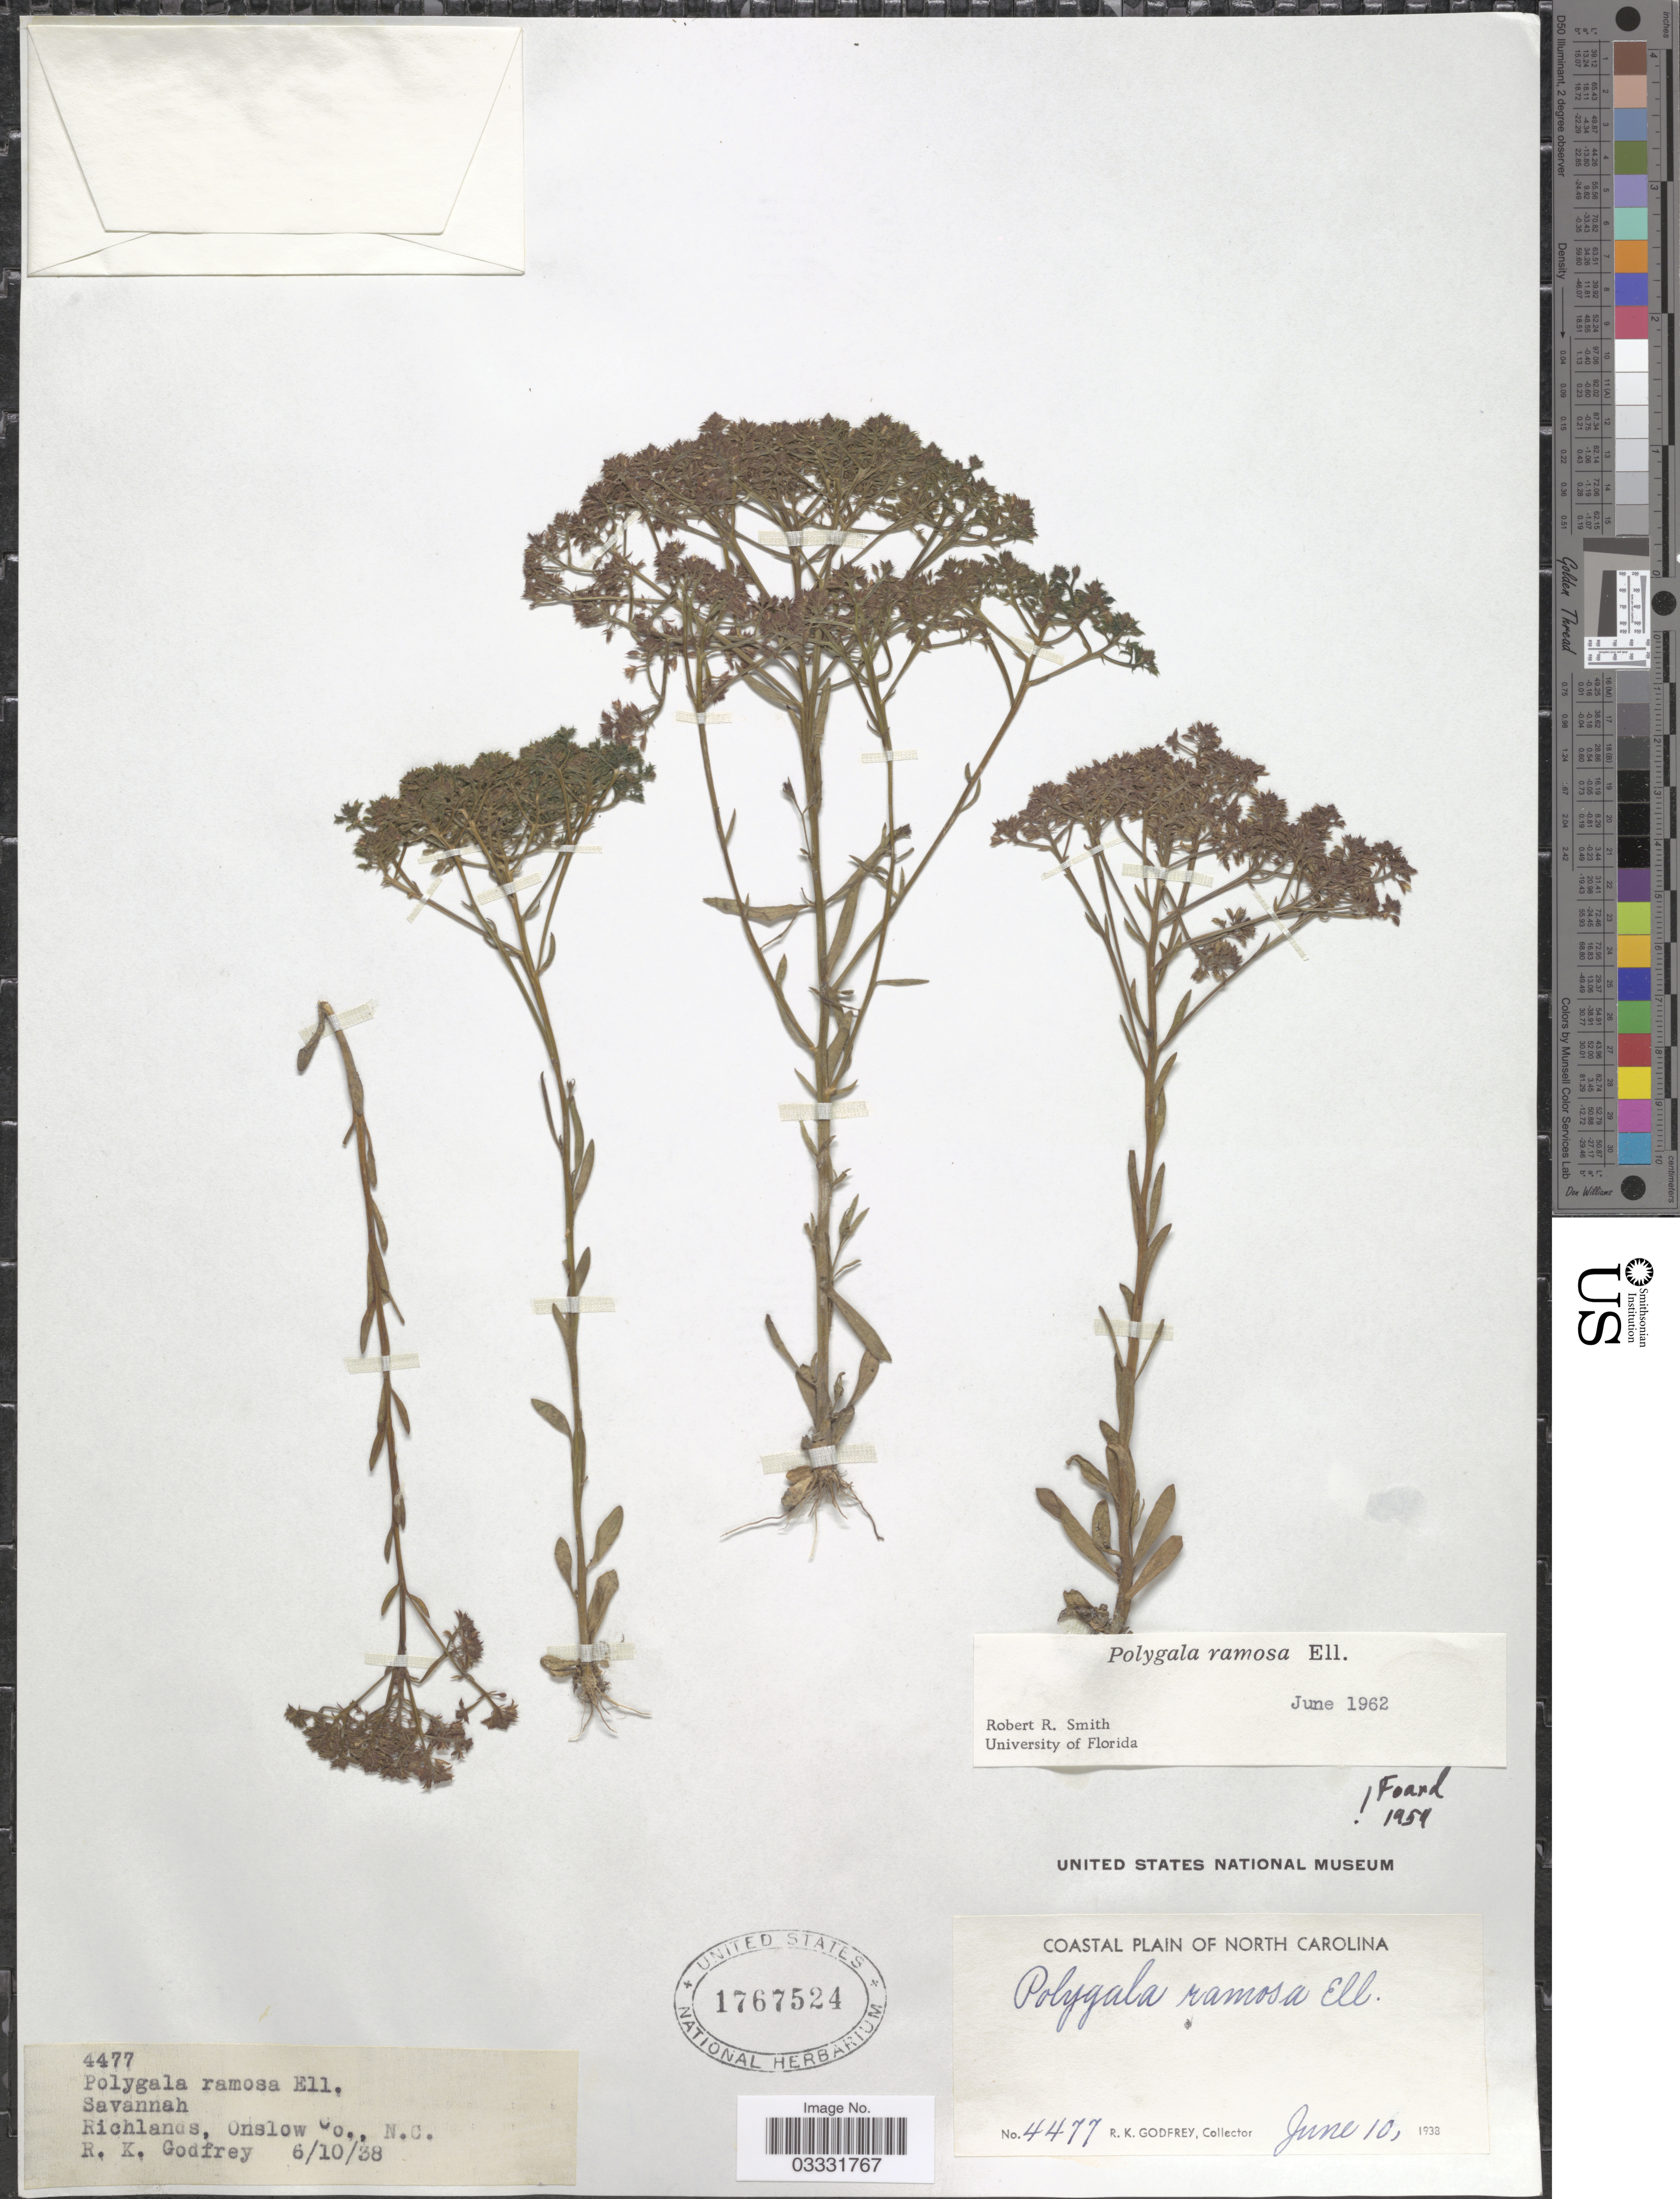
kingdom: Plantae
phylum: Tracheophyta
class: Magnoliopsida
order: Fabales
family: Polygalaceae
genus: Polygala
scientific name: Polygala ramosa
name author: Elliott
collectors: R. K. Godfrey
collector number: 4477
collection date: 1938-06-10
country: United States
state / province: North Carolina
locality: Coastal Plain of North Carolina. Richlands, Onslow Co.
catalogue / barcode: US 1767524